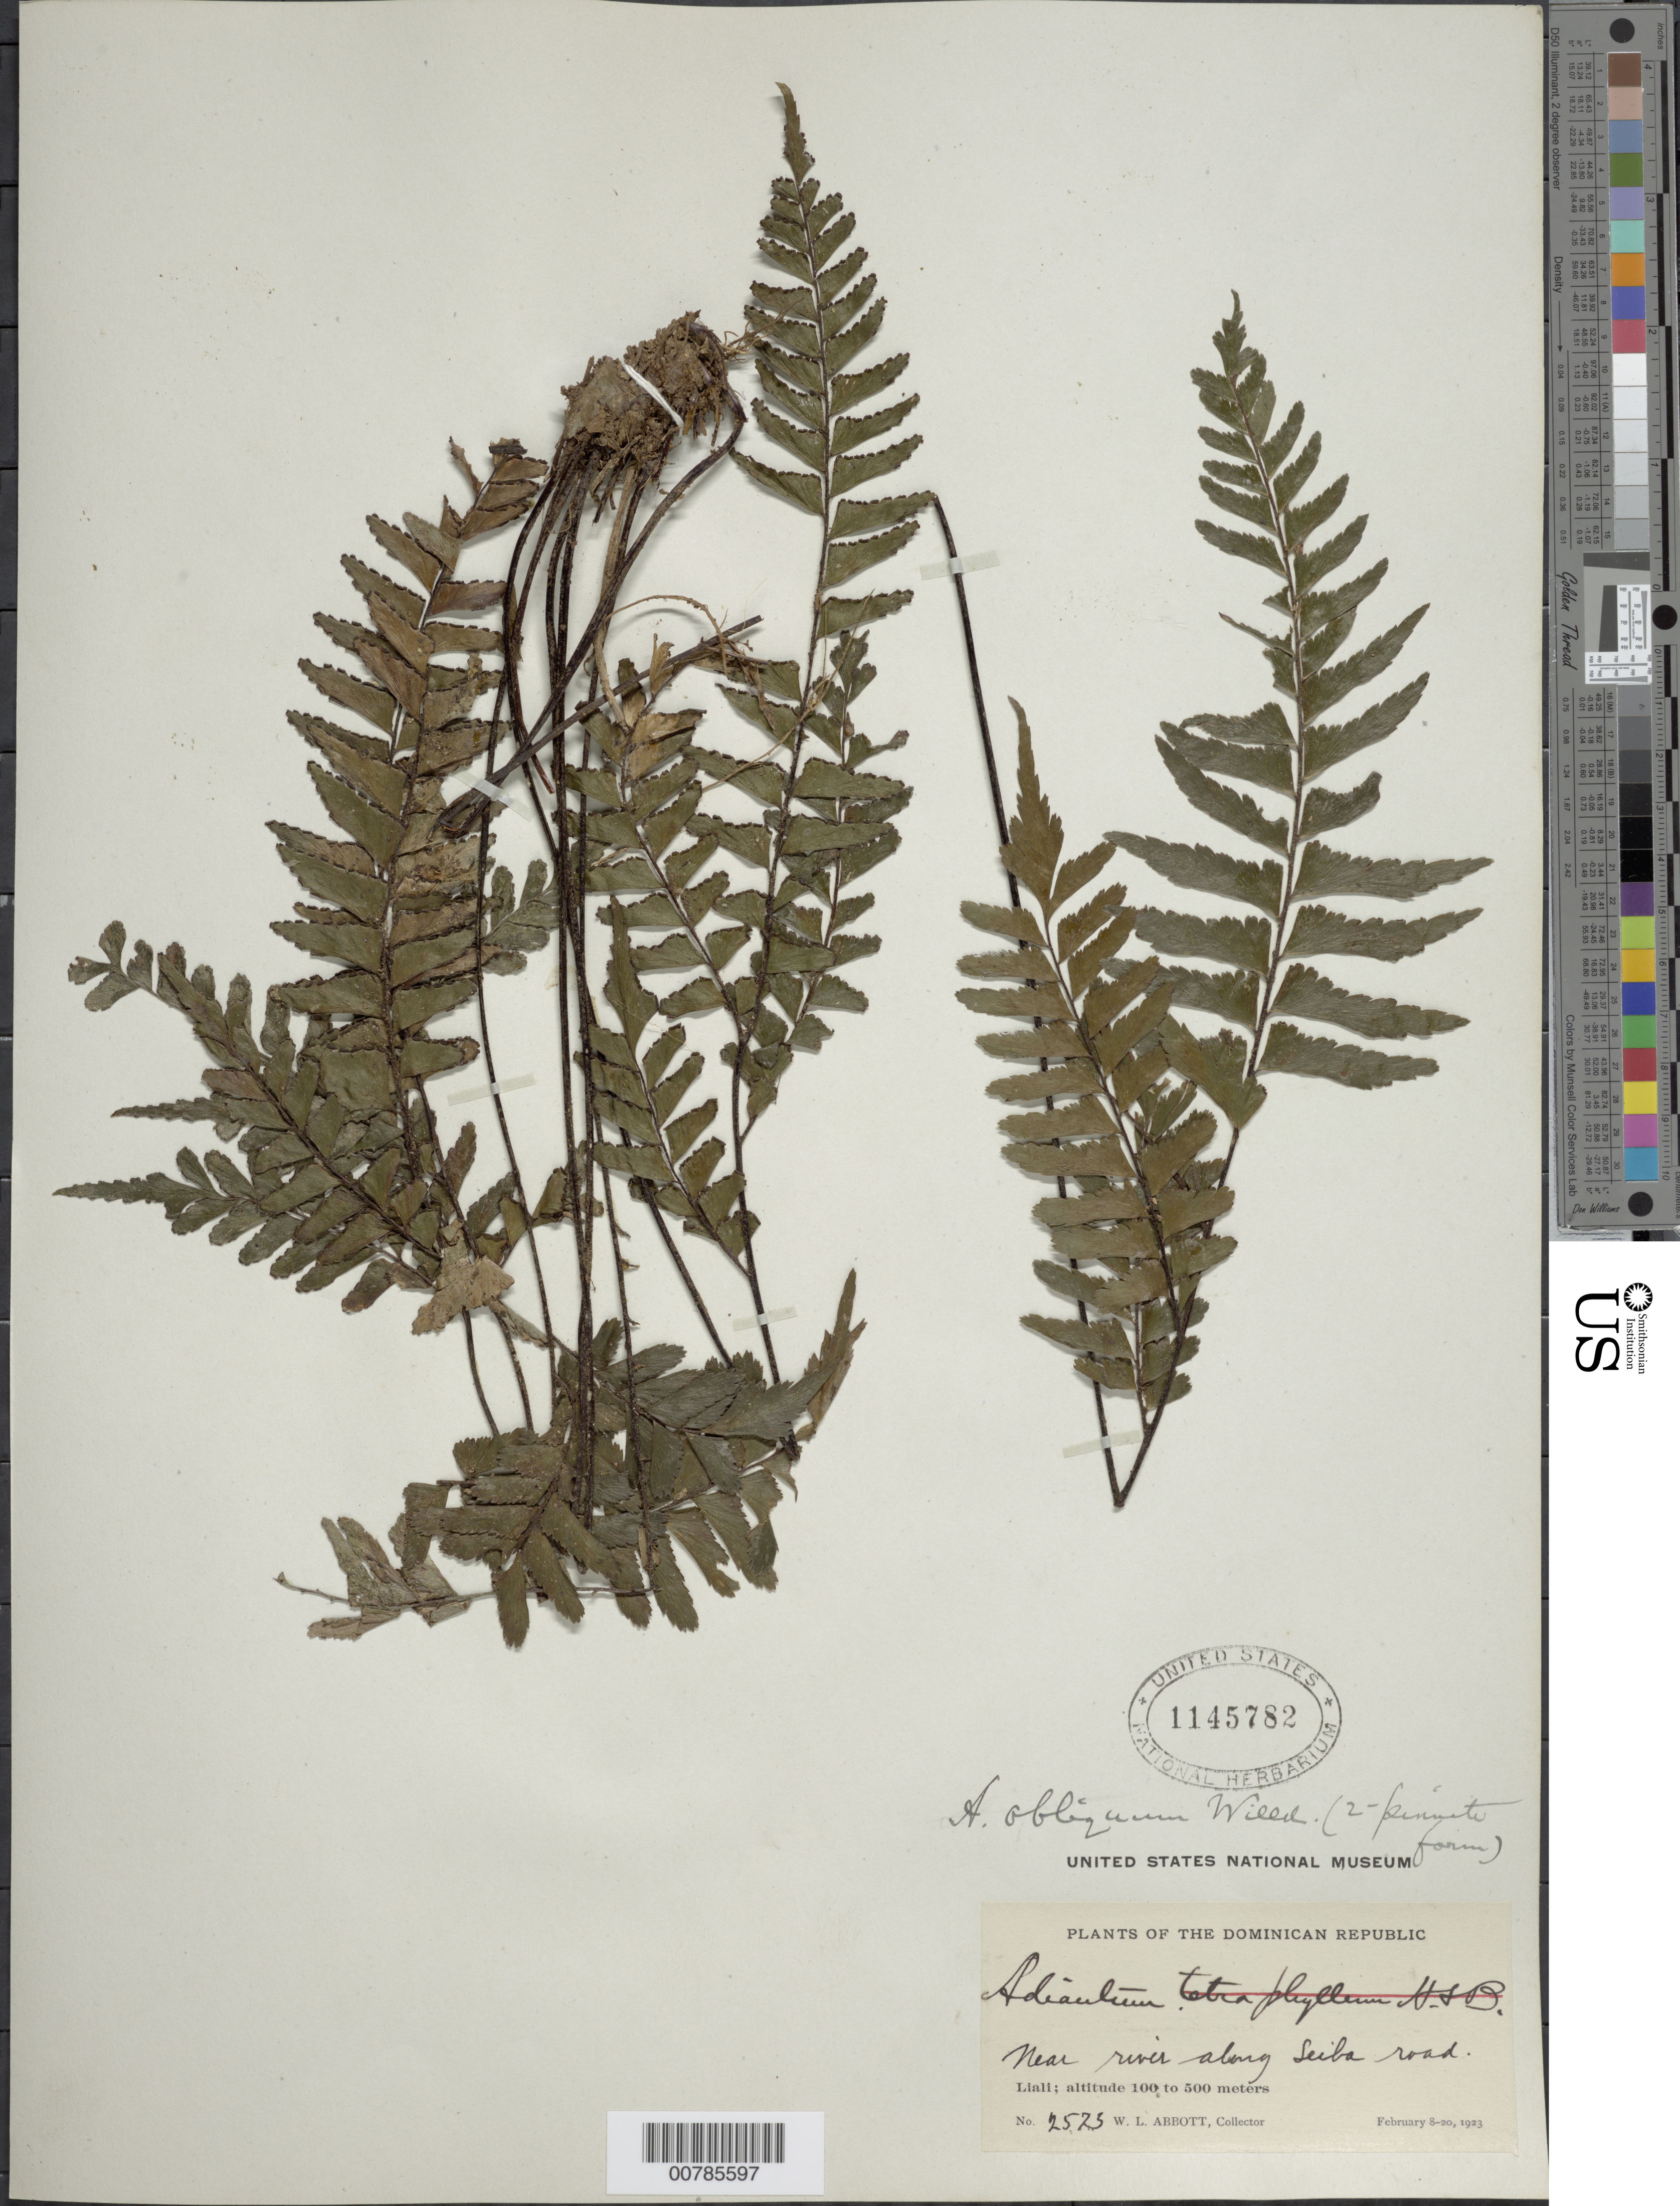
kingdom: Plantae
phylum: Tracheophyta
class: Polypodiopsida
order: Polypodiales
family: Pteridaceae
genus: Adiantum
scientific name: Adiantum obliquum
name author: Willd.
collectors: W. L. Abbott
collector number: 2523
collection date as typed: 08 Feb 1923 to 20 Feb 1923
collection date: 1923-02-08/1923-02-20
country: Dominican Republic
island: Hispaniola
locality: Liali, along Sieba road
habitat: Near river, along road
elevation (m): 100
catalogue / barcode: US 1145782